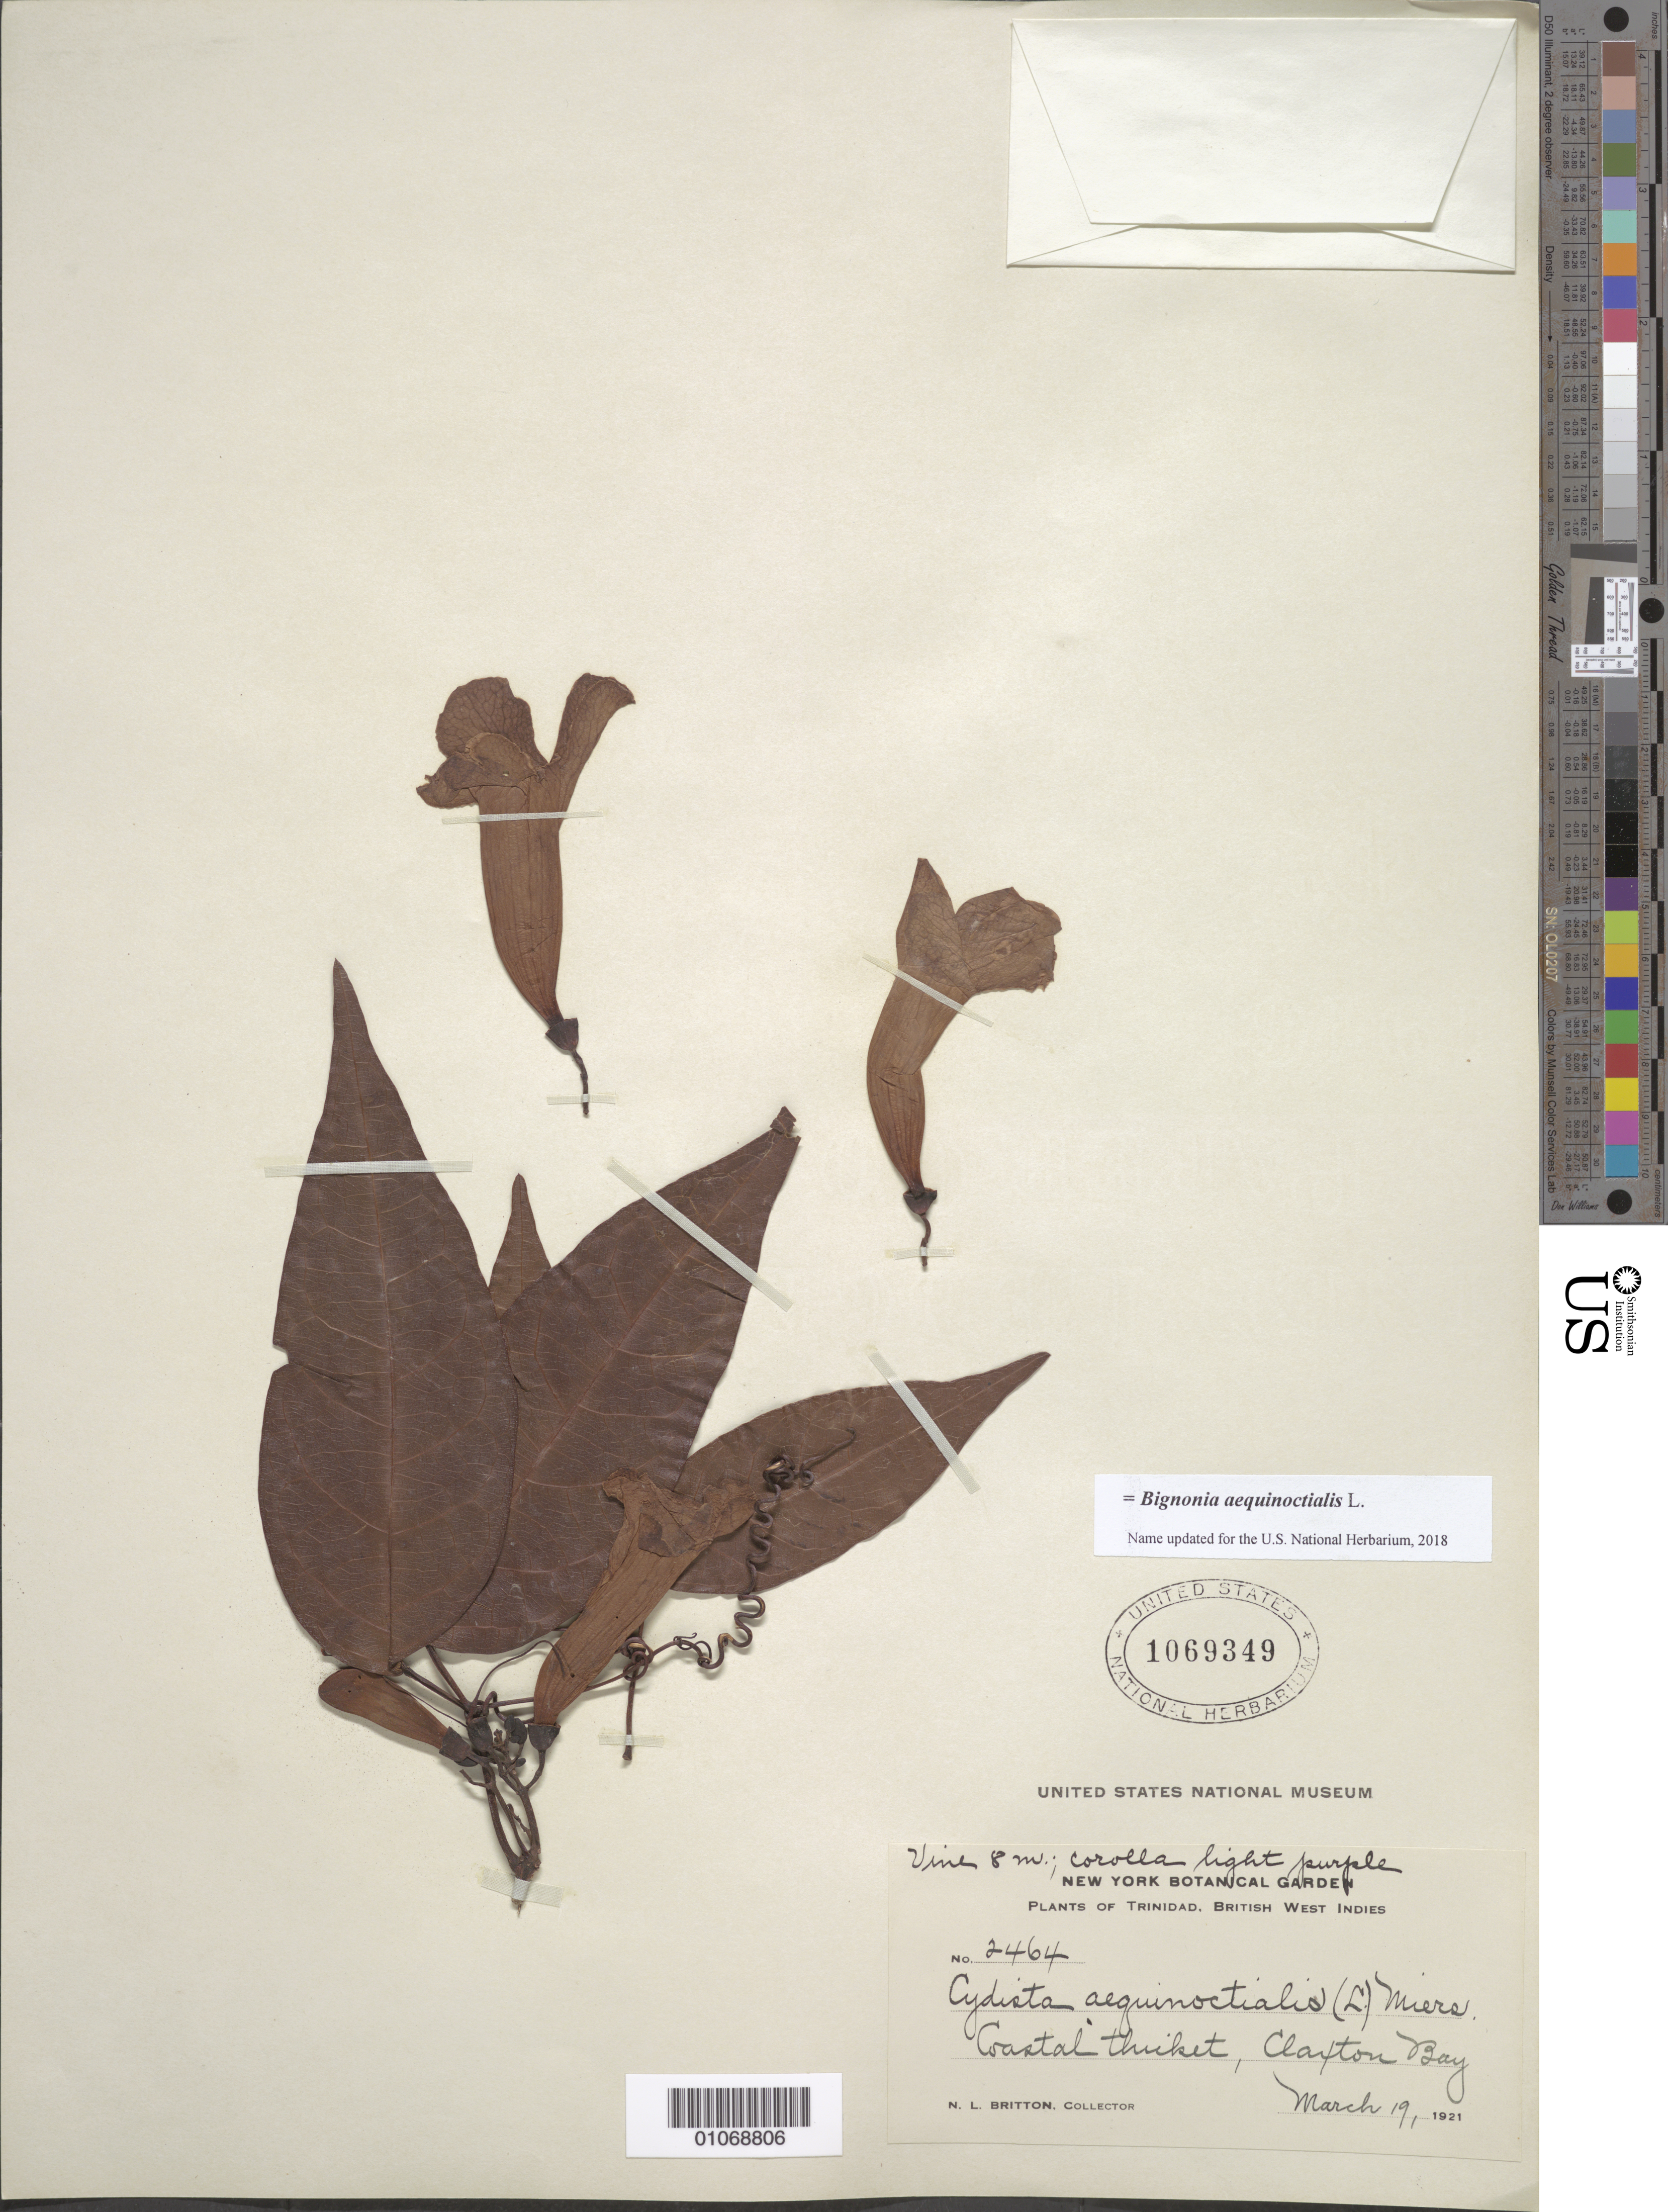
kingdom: Plantae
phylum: Tracheophyta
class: Magnoliopsida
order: Lamiales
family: Bignoniaceae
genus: Bignonia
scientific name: Bignonia aequinoctialis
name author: L.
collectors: N. Britton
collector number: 2464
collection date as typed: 19 Mar 1921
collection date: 1921-03-19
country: Trinidad and Tobago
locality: Claxton Bay, coastal thicket.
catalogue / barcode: US 1069349